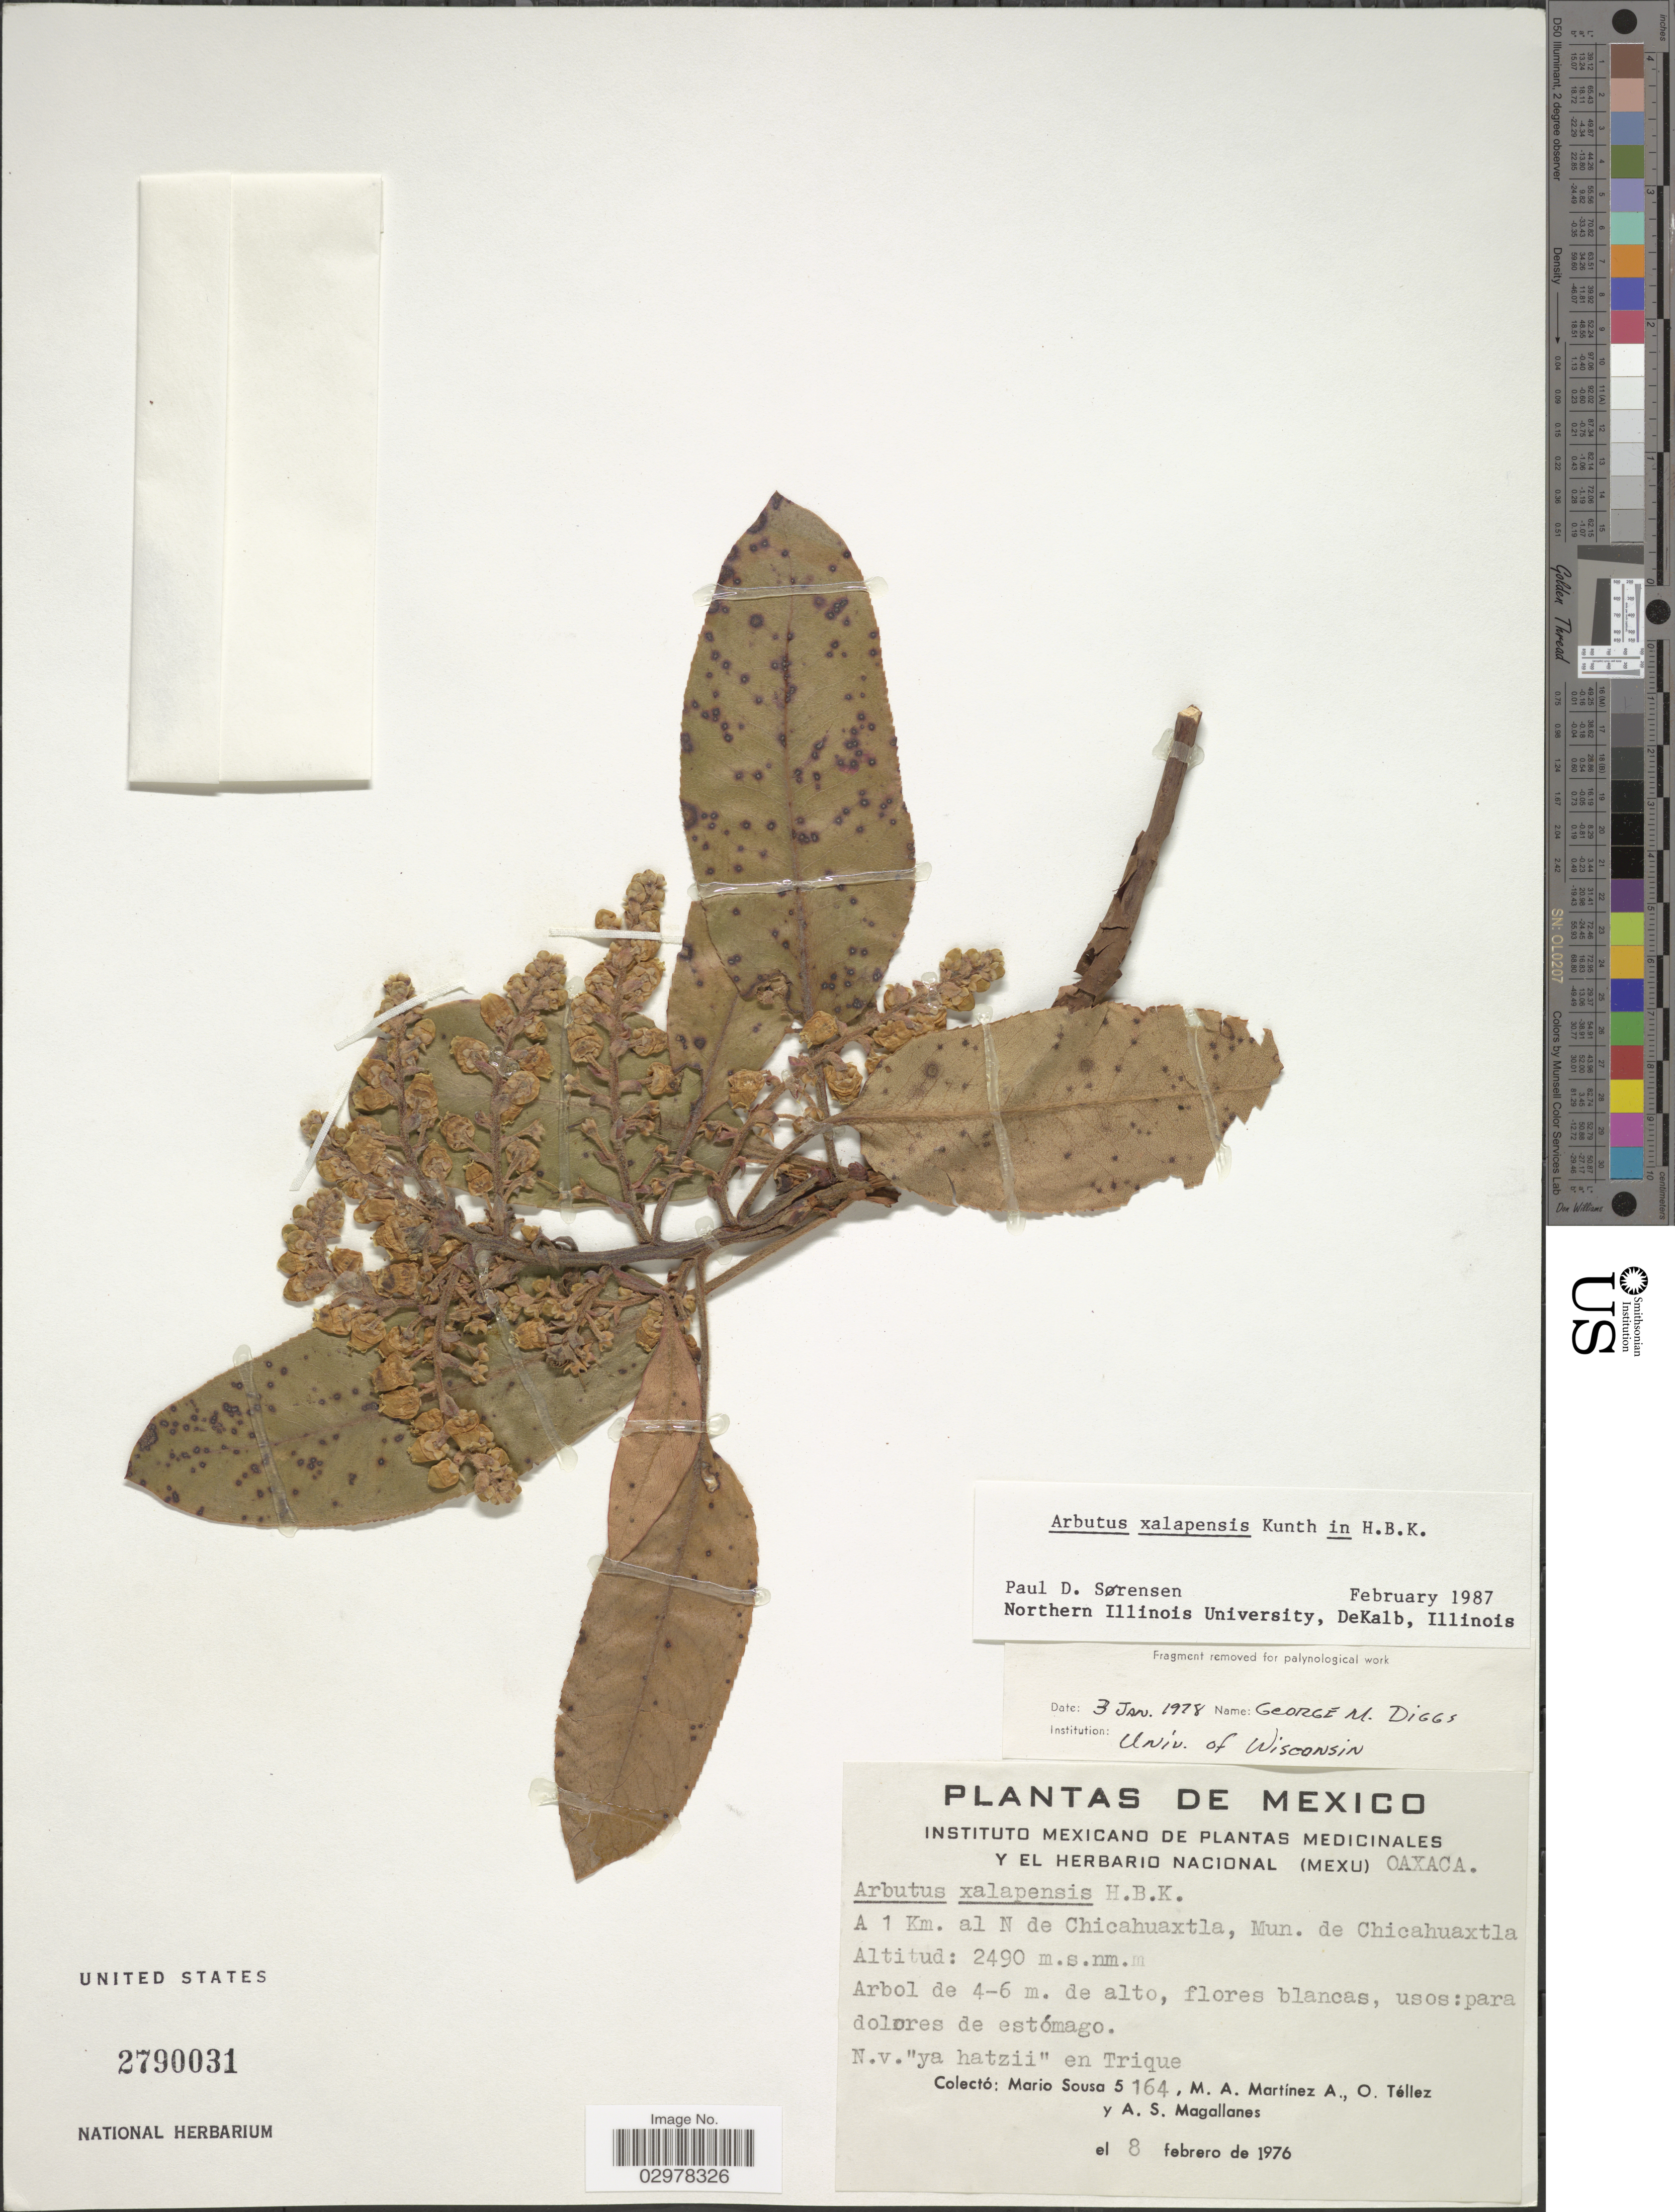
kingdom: Plantae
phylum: Tracheophyta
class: Magnoliopsida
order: Ericales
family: Ericaceae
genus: Arbutus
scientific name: Arbutus xalapensis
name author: Kunth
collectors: M. Sousa S., M. A. Martínez Alfaro, O. Tellez & A. Magallanes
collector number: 5164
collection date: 1976-02-08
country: Mexico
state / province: Oaxaca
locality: A 1 Km. al N de Chicahuaxtla, Mun. de Chicahuaxtla.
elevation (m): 2490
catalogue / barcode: US 2790031